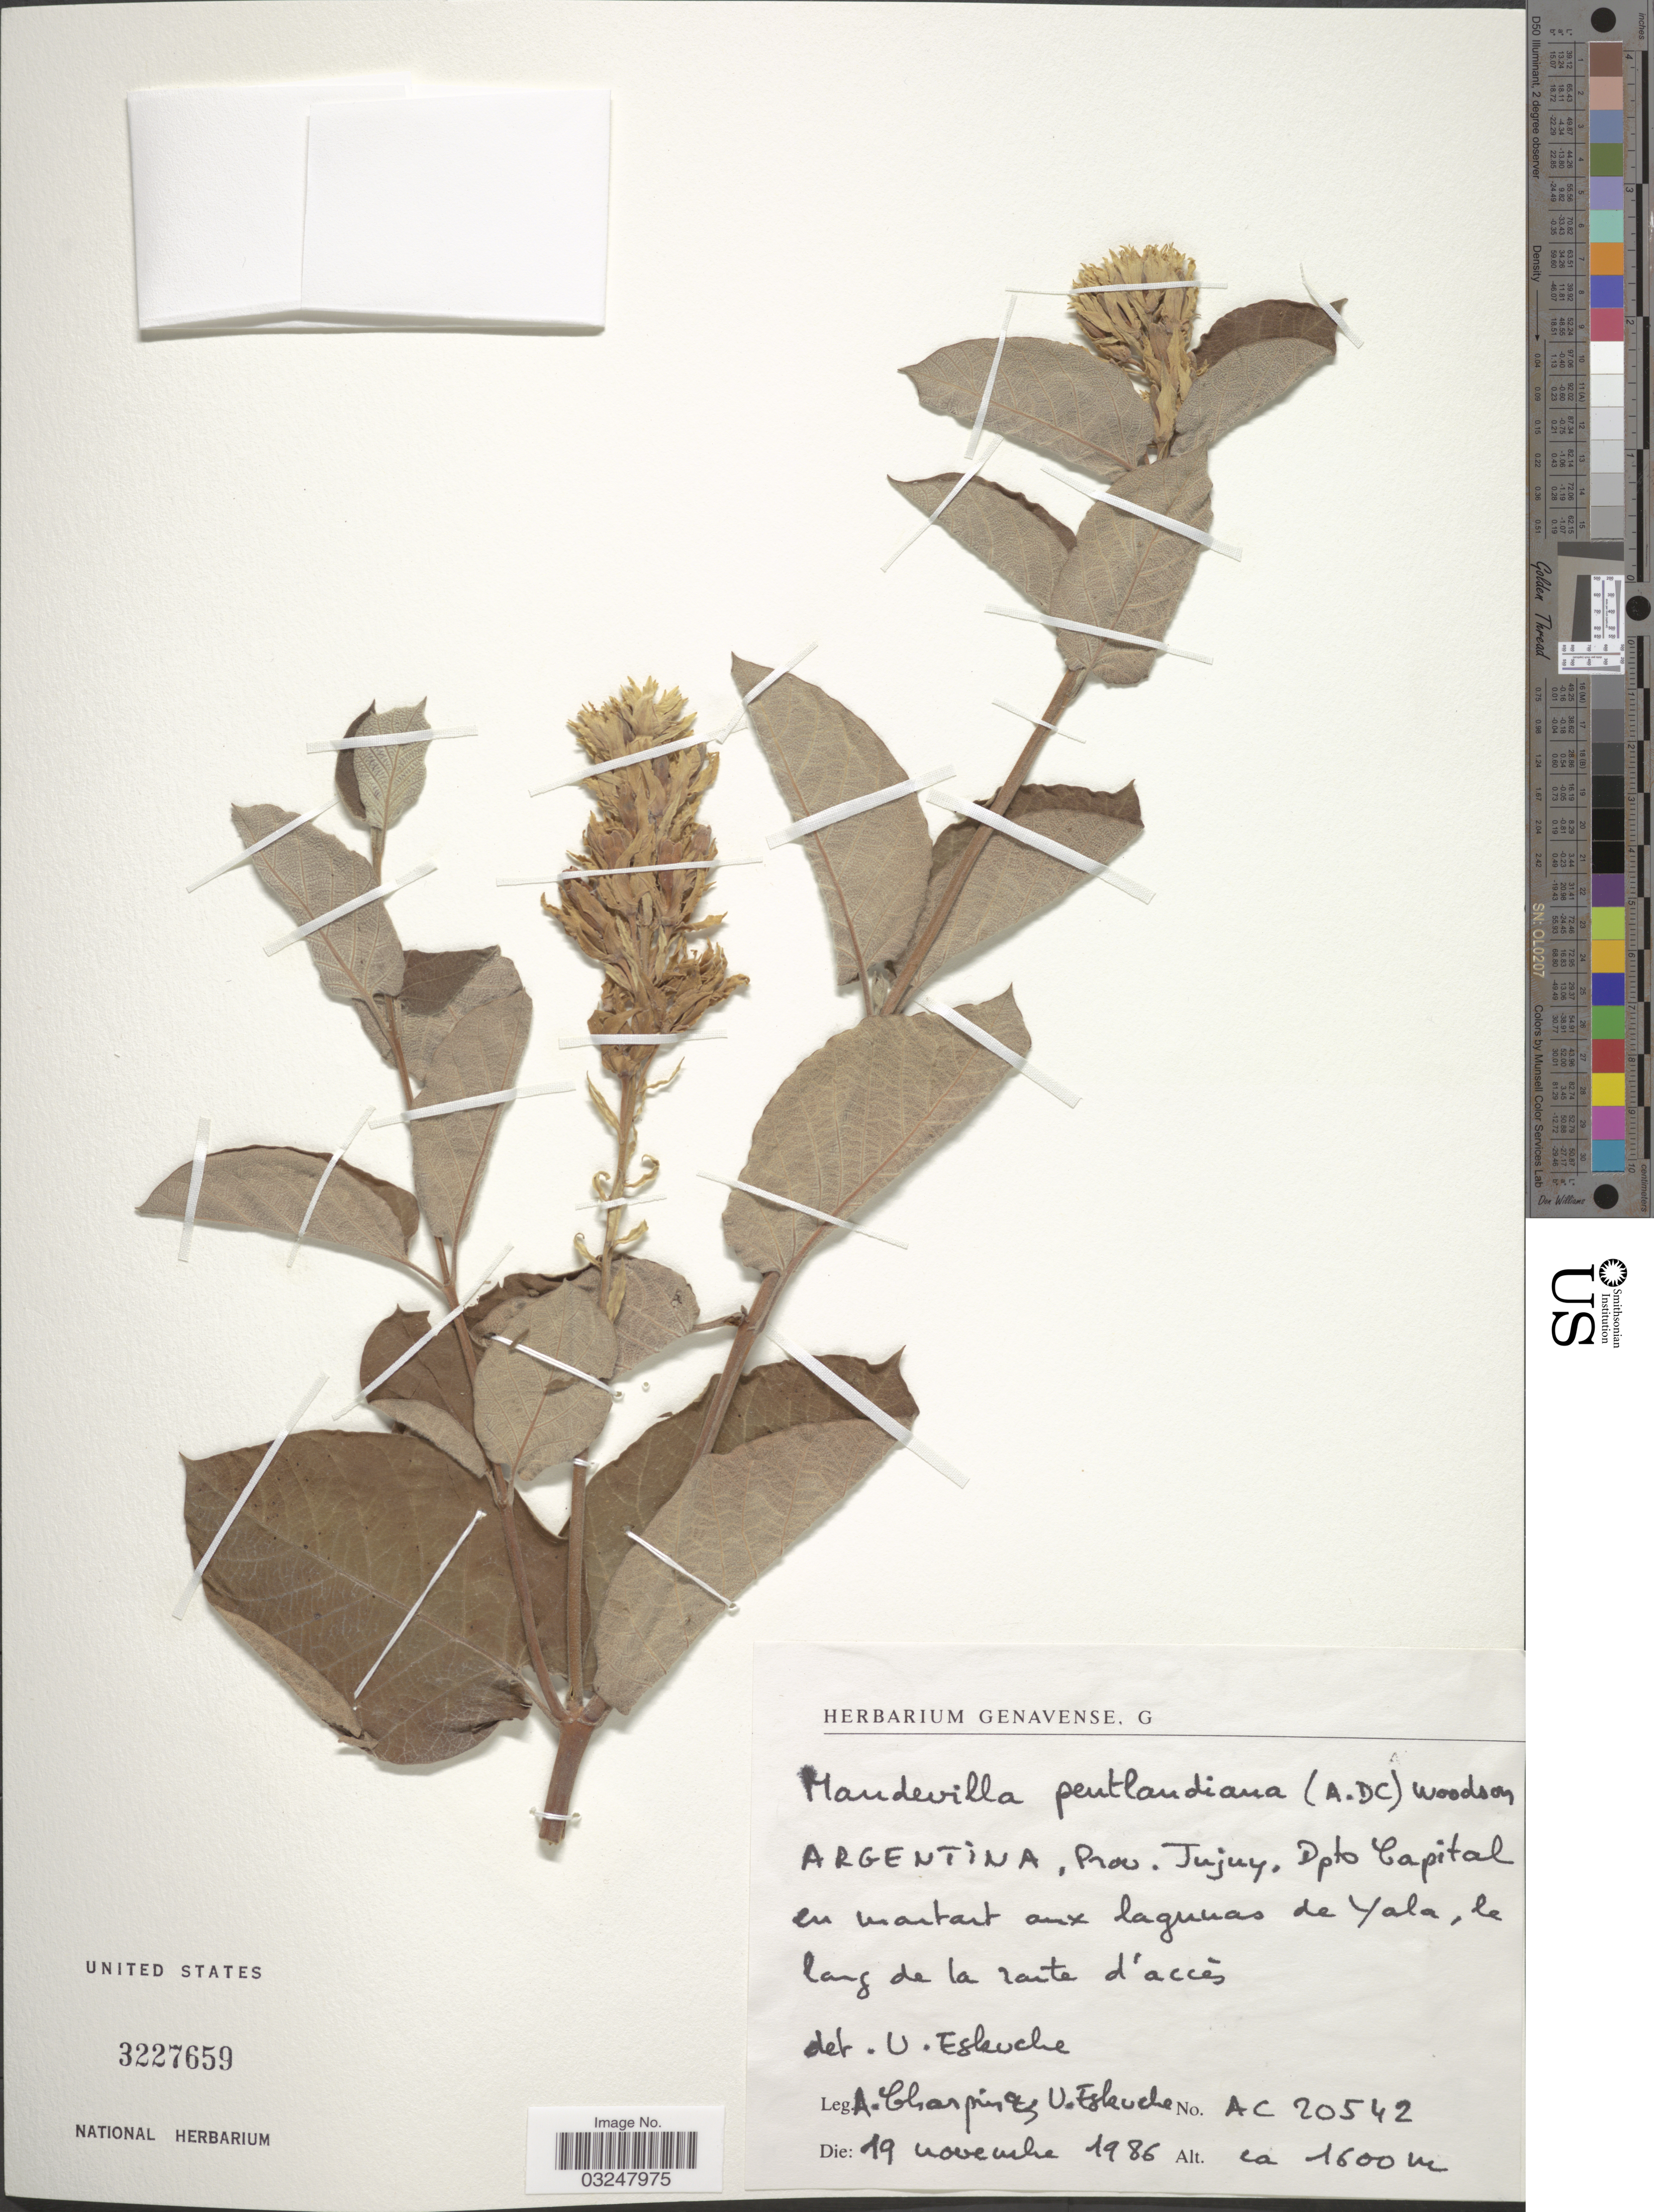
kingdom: Plantae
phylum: Tracheophyta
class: Magnoliopsida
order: Gentianales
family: Apocynaceae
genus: Mandevilla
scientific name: Mandevilla pentlandiana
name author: (DC.) Woodson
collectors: A. Charpin & U. Eskuche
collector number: AC 20542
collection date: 1986-11-19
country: Argentina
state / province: Jujuy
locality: Dpto. Capital en montant aux lagunas de Yala, le long de la route d'accés.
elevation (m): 1600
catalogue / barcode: US 3227659